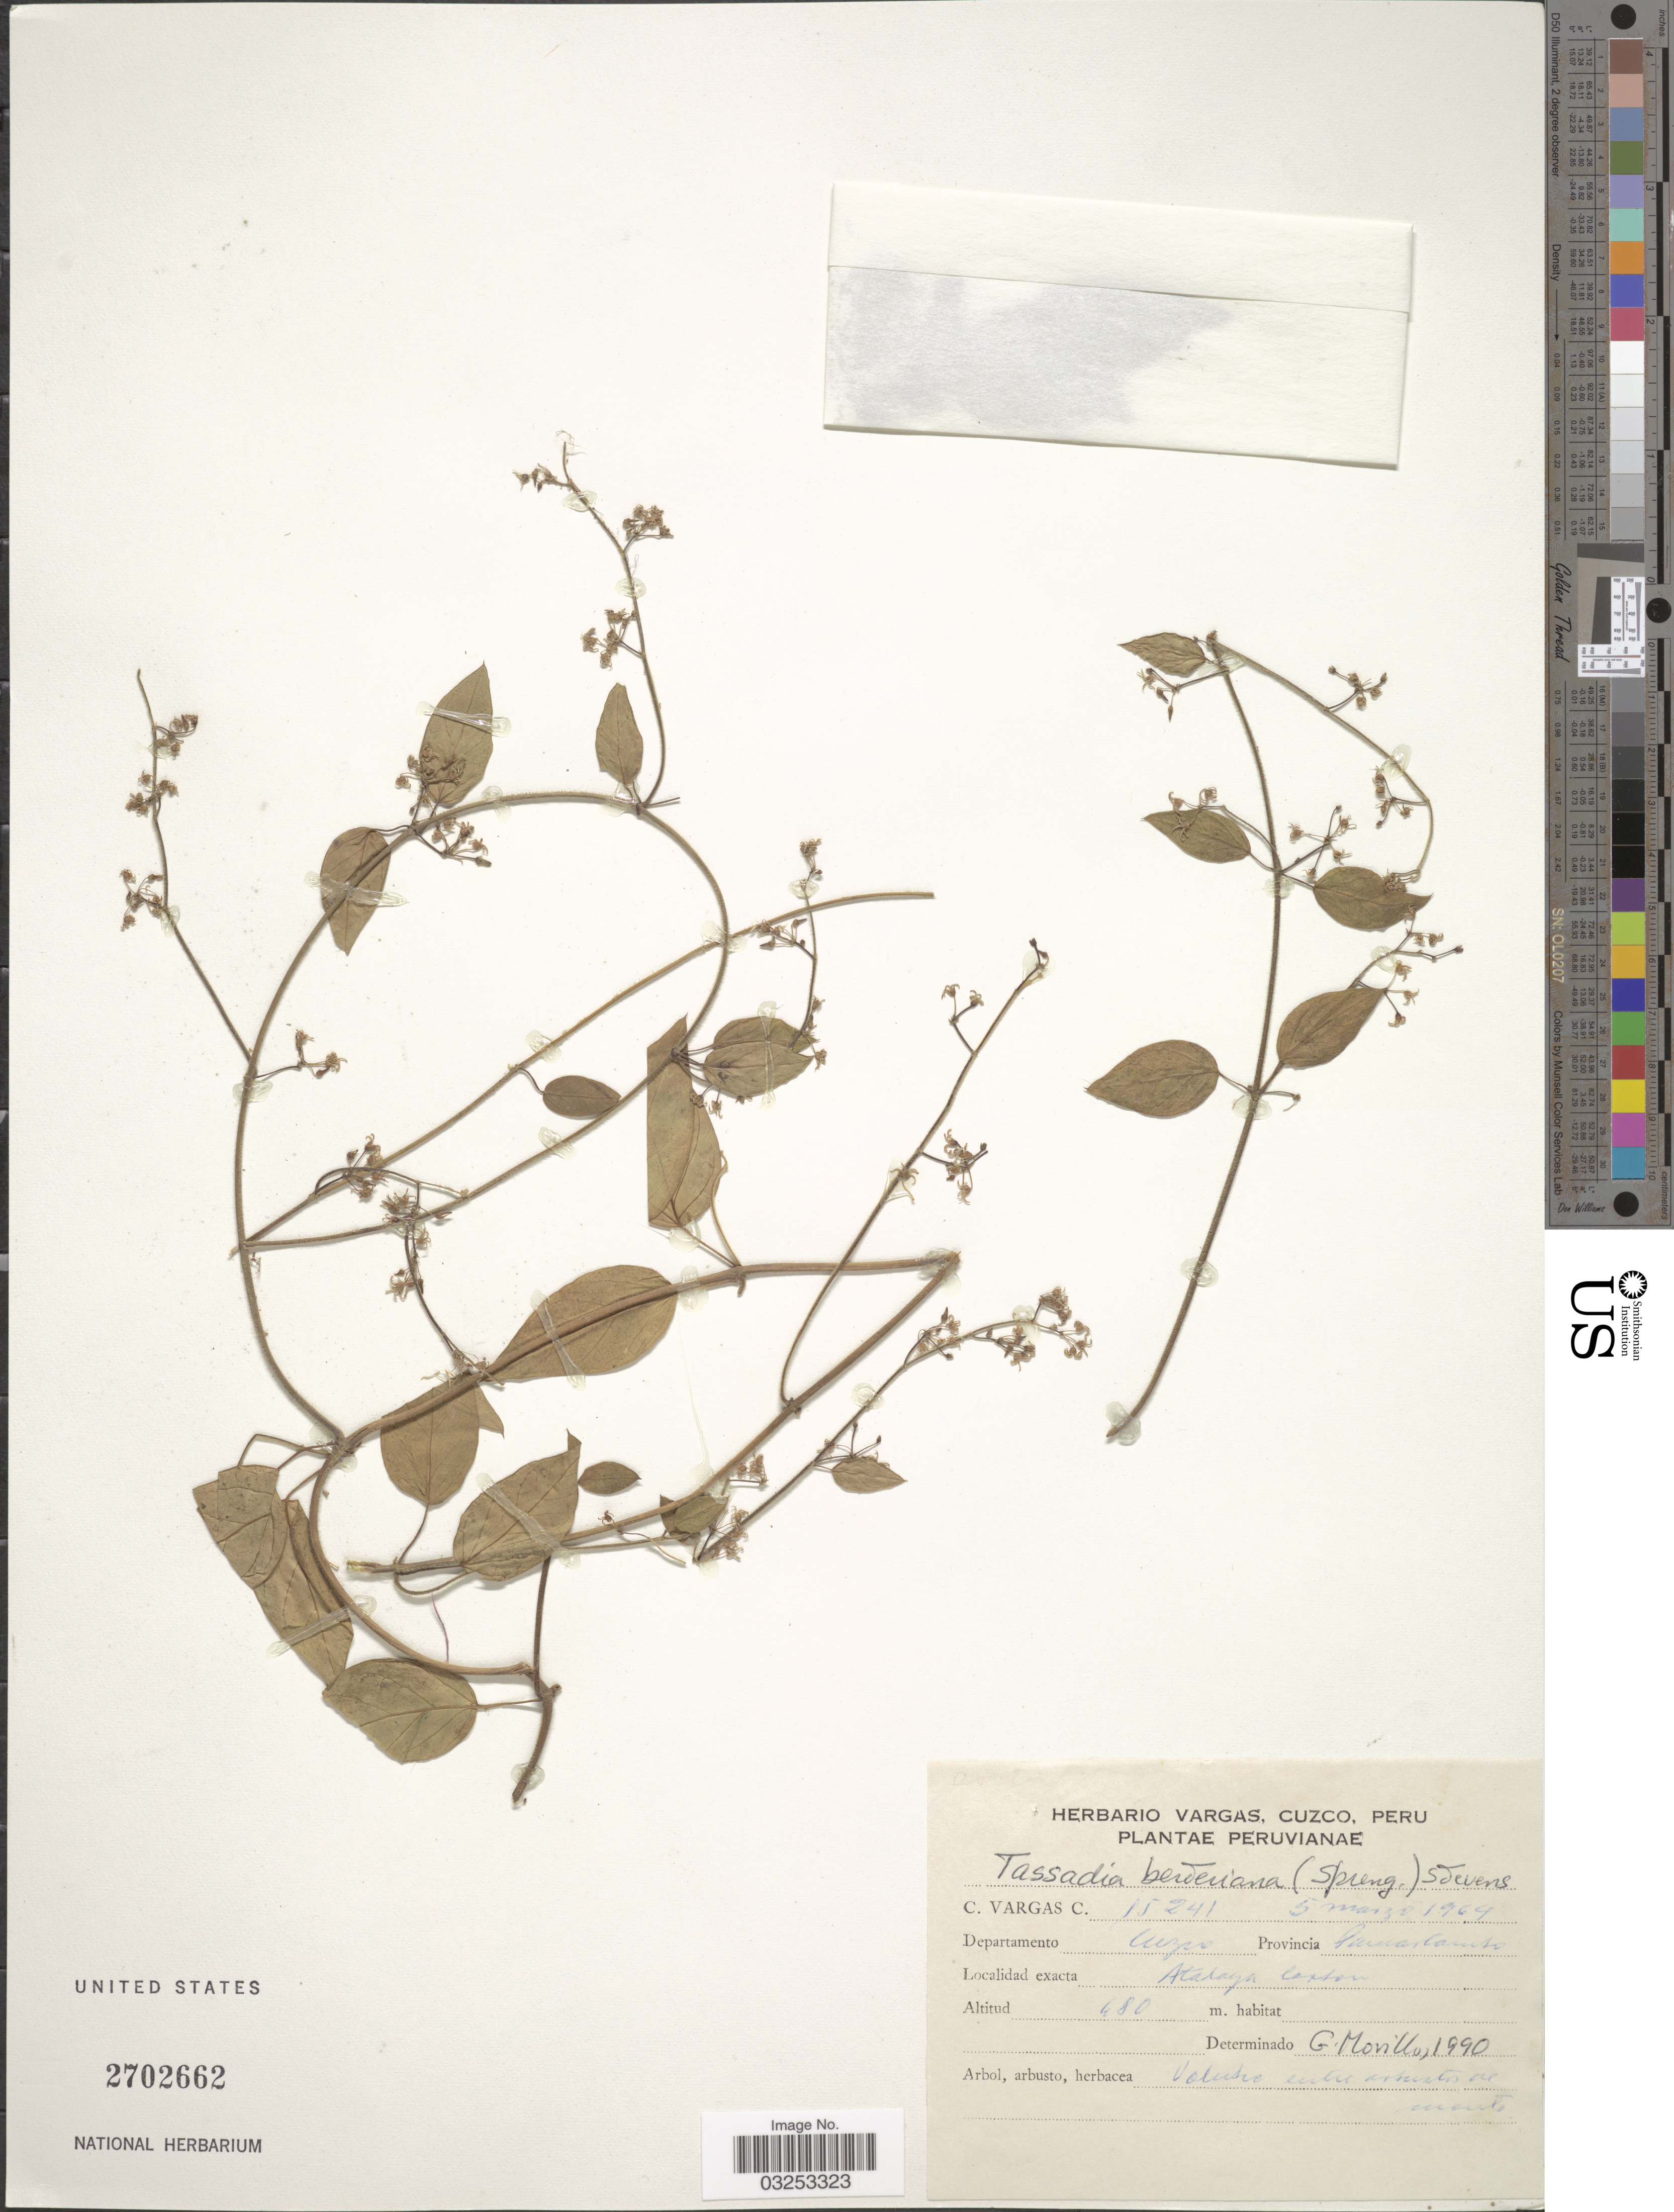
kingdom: Plantae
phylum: Tracheophyta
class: Magnoliopsida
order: Gentianales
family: Apocynaceae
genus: Tassadia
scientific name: Tassadia berteroana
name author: (Spreng.) W.D. Stevens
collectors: C. Vargas Calderón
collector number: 15241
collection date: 1964-05-05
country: Peru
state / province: Cusco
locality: Departamento Cuzco. Provincia Paucartambo. Atalaya canton.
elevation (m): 480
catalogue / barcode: US 2702662